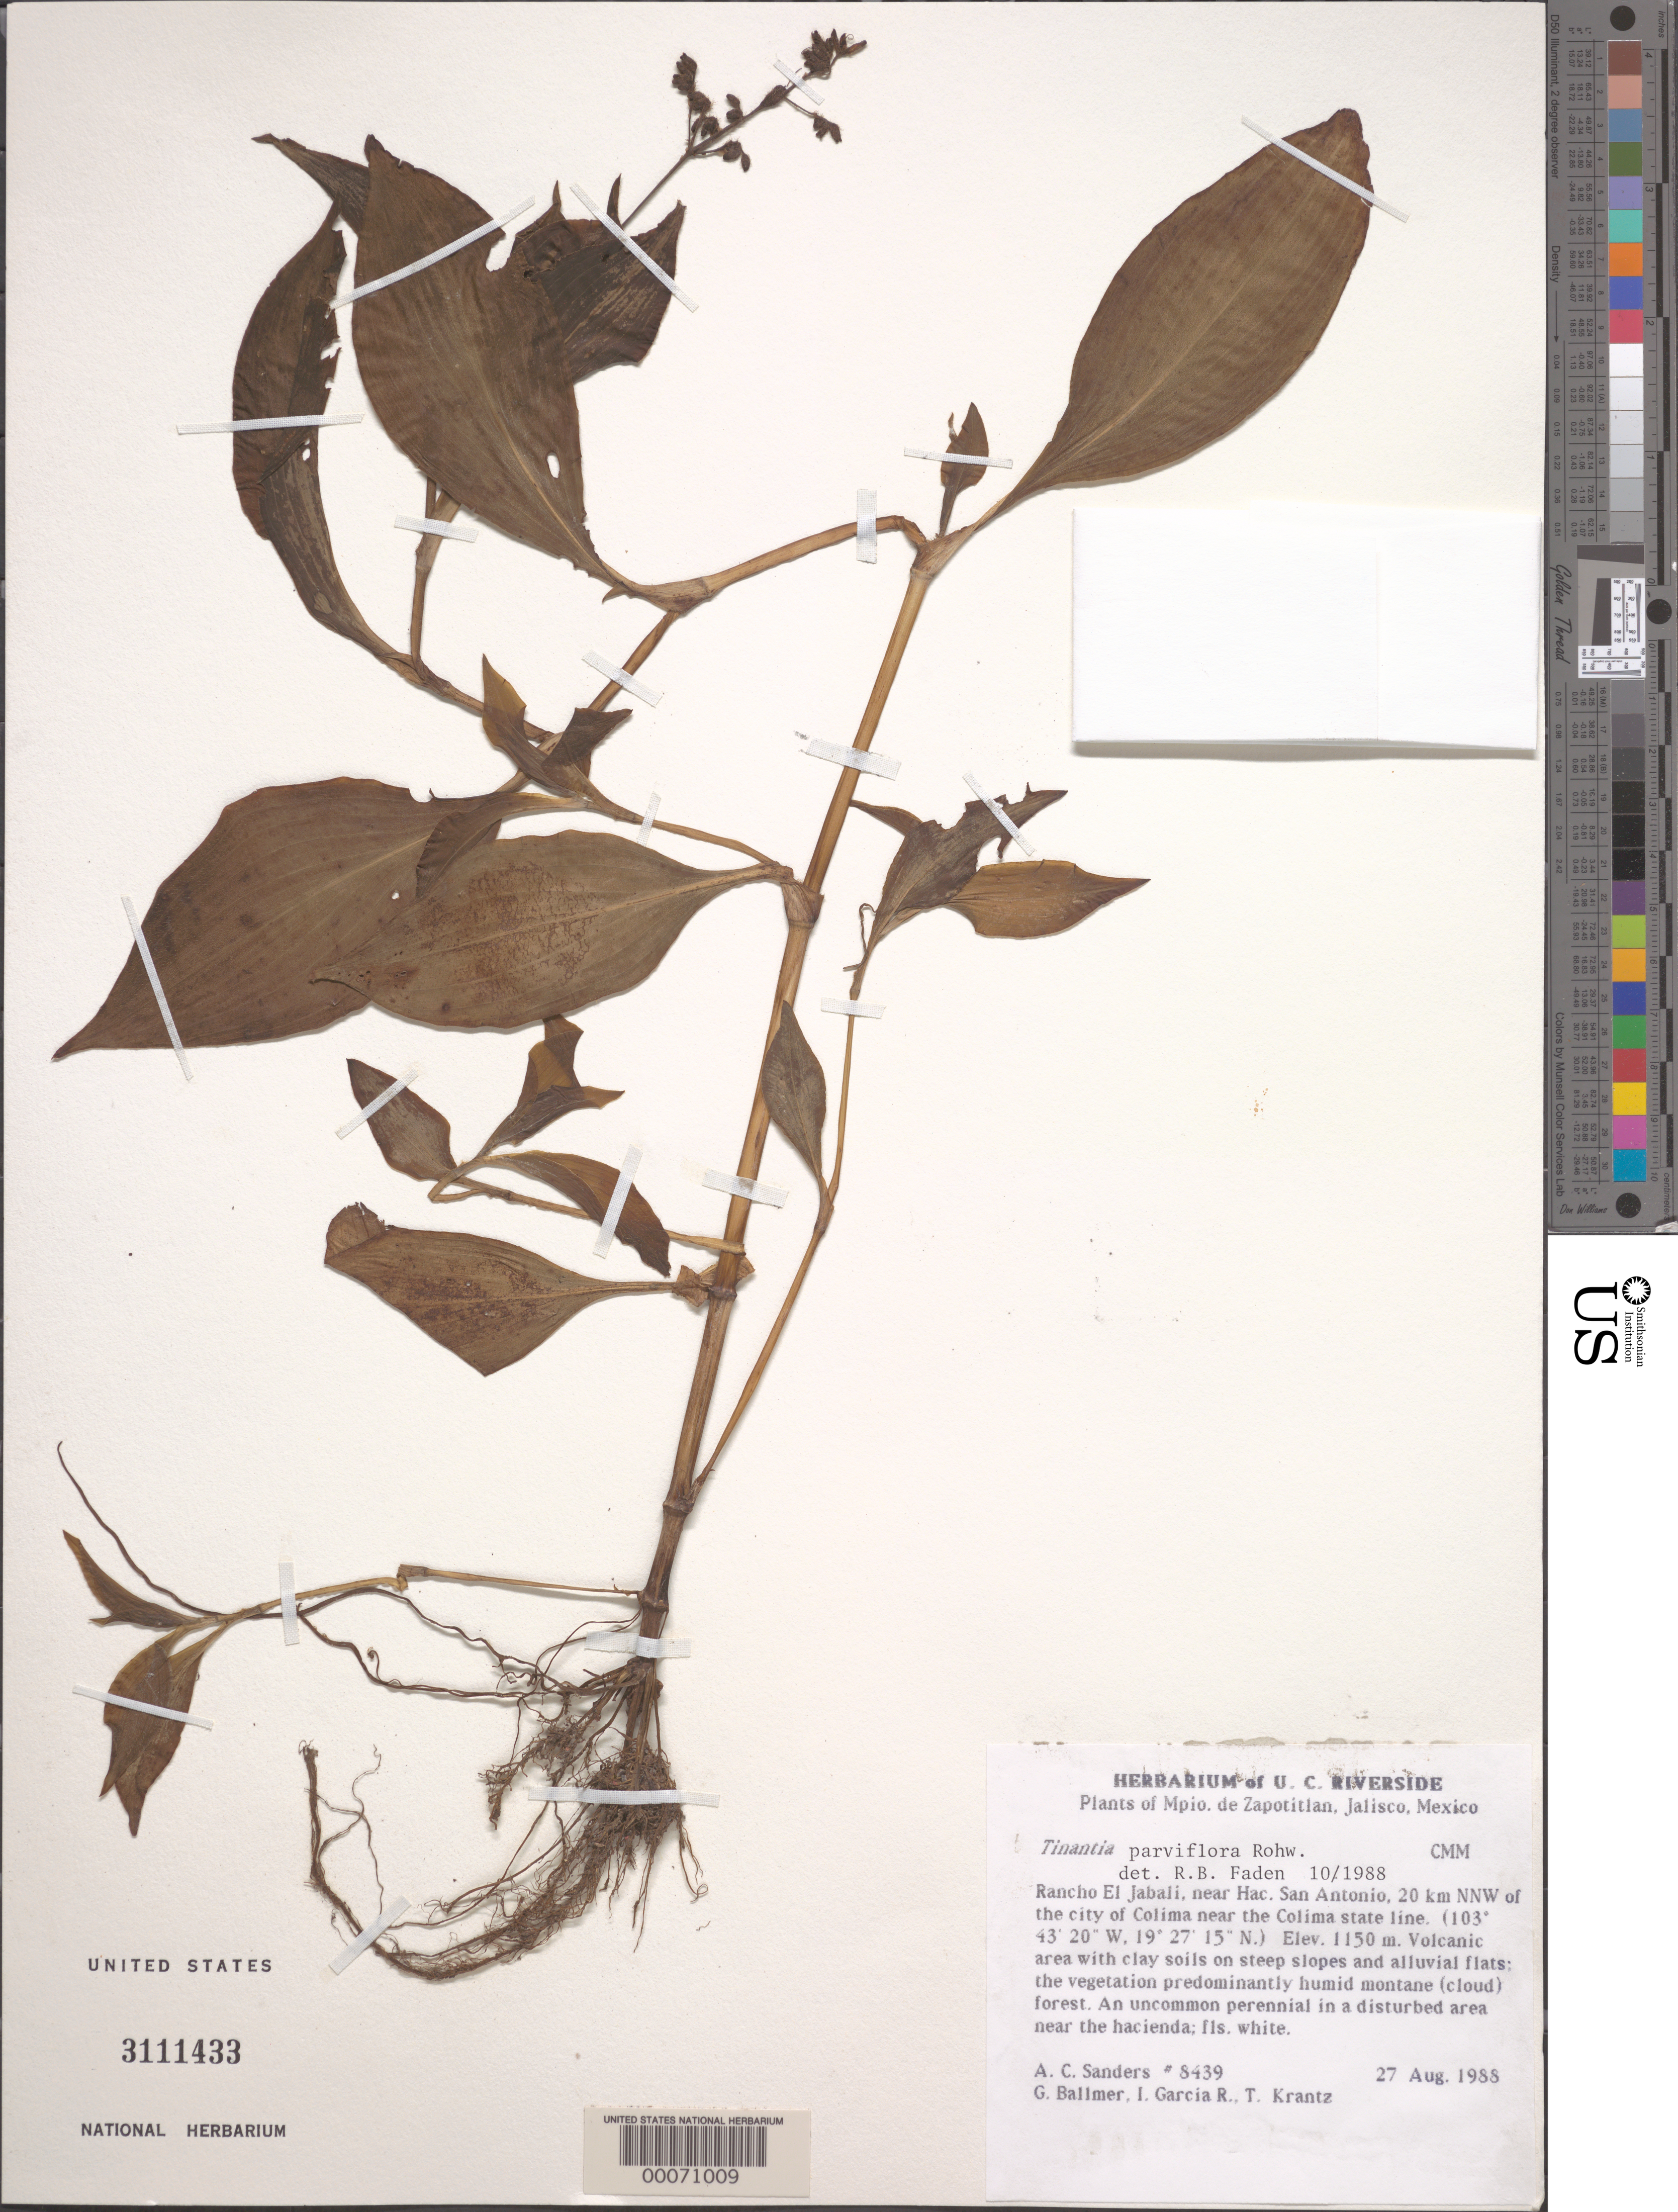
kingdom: Plantae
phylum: Tracheophyta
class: Liliopsida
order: Commelinales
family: Commelinaceae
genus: Tinantia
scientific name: Tinantia parviflora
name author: Rohweder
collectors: A. Sanders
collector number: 8439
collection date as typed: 27 Aug 1988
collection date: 1988-08-27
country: Mexico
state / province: Jalisco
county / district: Zapotitlán de Vadillo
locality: Zapotitlan Mun., Rancho El Jabali, near Hac. San Antonio 20 km NNW of city of Colima near Colima state line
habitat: Volcanic area with clay soils on steep slopes and alluvial flats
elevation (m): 1150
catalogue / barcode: US 3111433